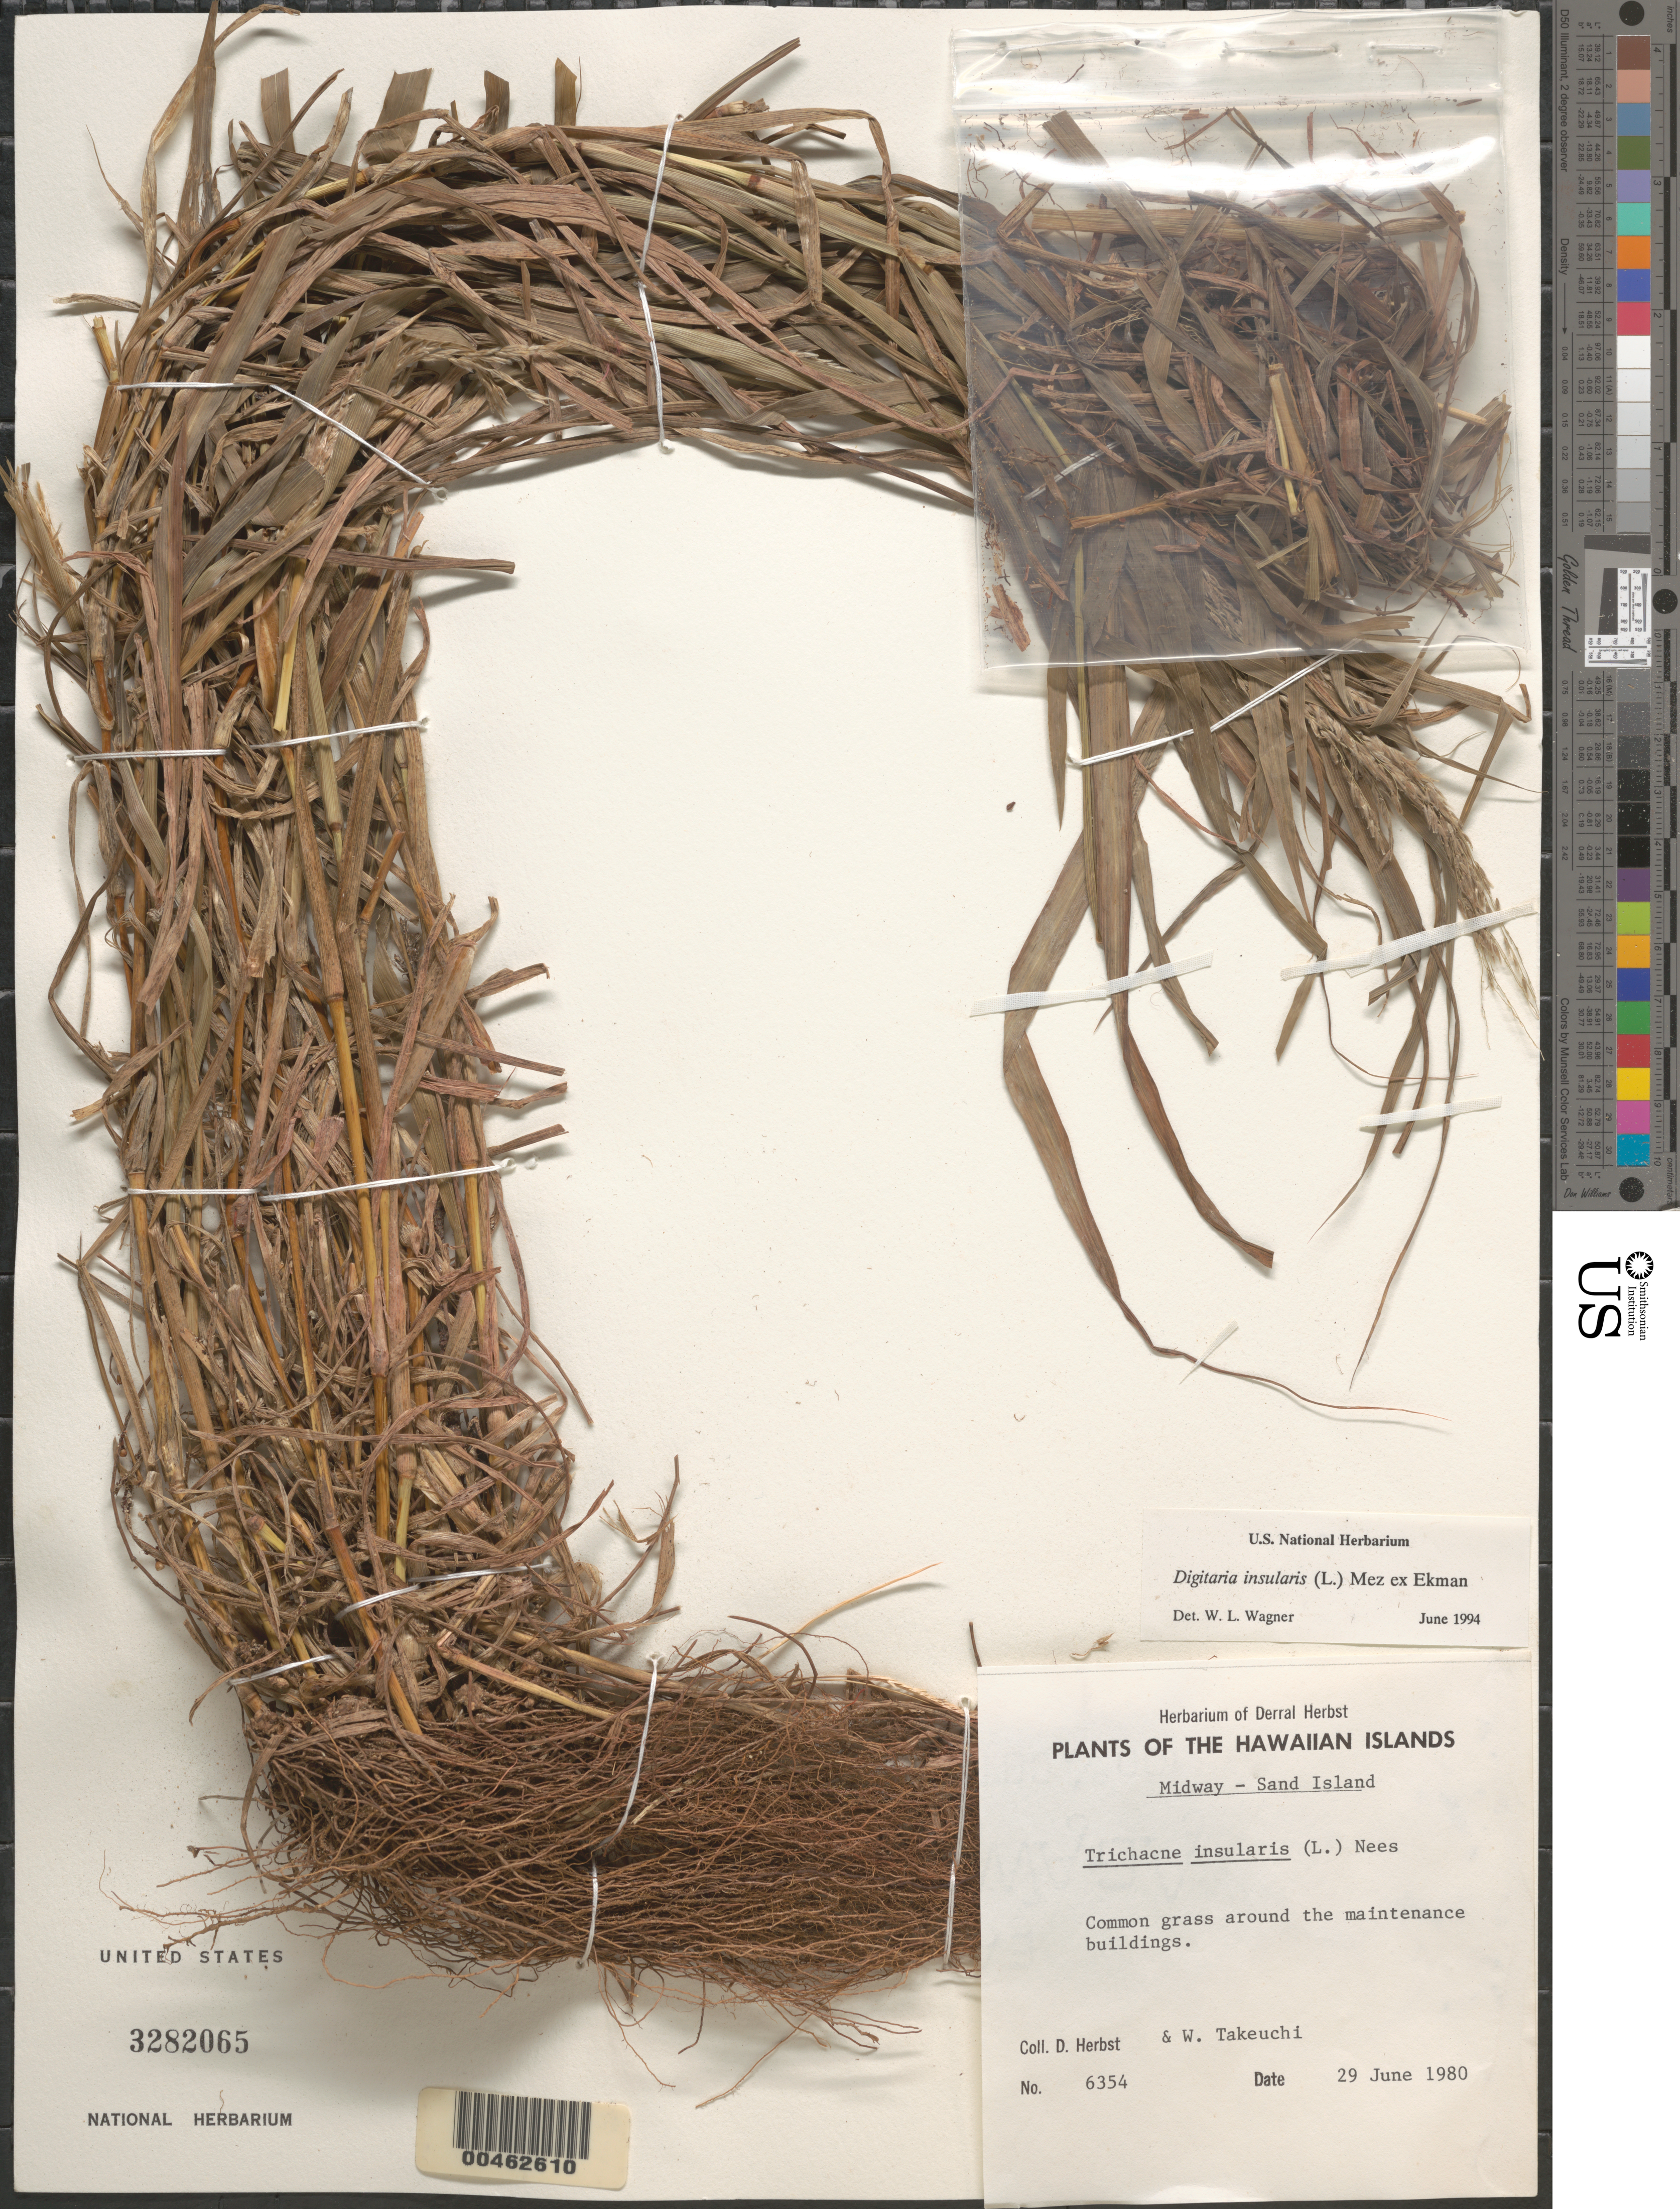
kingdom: Plantae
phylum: Tracheophyta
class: Liliopsida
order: Poales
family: Poaceae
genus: Digitaria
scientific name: Digitaria insularis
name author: (L.) Fedde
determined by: Wagner, W. L., (BOT), Smithsonian Institution - National Museum of Natural History (UNITED STATES)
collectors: D. R. Herbst & W. N. Takeuchi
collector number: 6354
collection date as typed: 29 Jun 1980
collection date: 1980-06-29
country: United States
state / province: Hawaii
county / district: Honolulu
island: Sand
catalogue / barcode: US 3282065